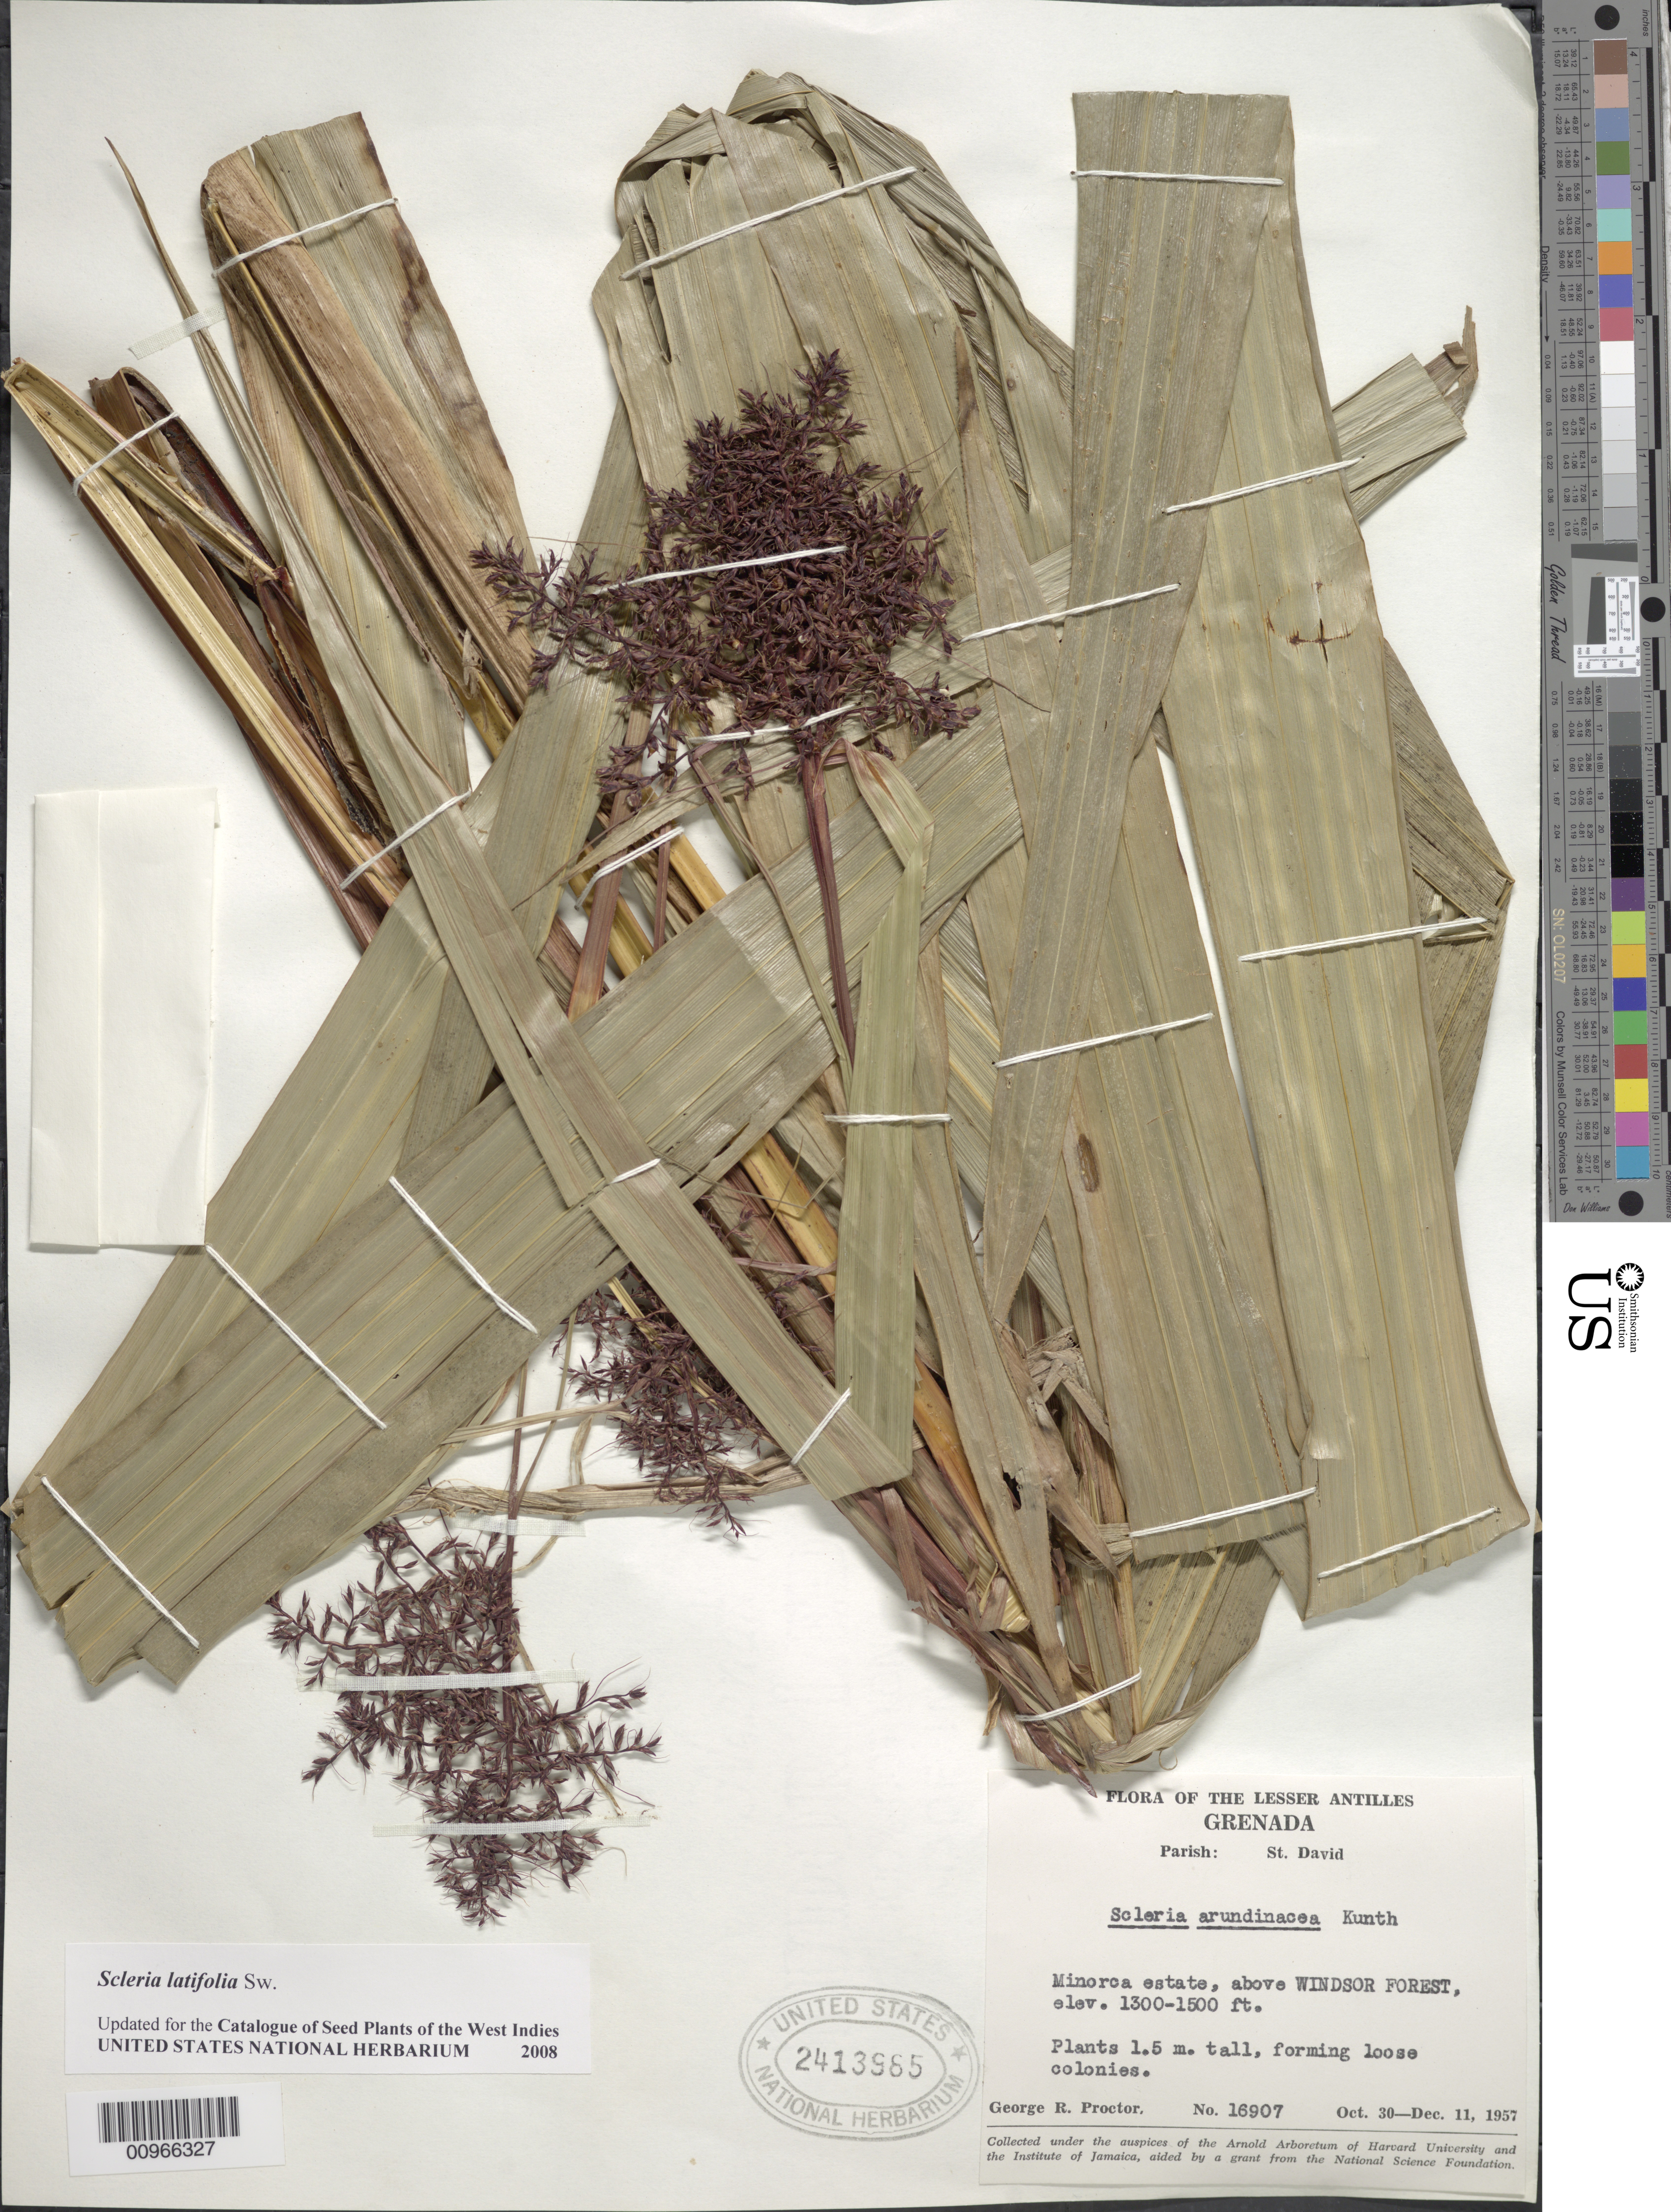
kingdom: Plantae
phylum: Tracheophyta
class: Liliopsida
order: Poales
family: Cyperaceae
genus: Scleria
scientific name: Scleria latifolia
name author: Sw.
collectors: G. R. Proctor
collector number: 16907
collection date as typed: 30 Oct 1957 to 11 Dec 1957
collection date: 1957-10-30/1957-12-11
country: Grenada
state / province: Saint David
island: Grenada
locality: Minorca Estate, above Windsor Forest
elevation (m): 396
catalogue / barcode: US 2413985